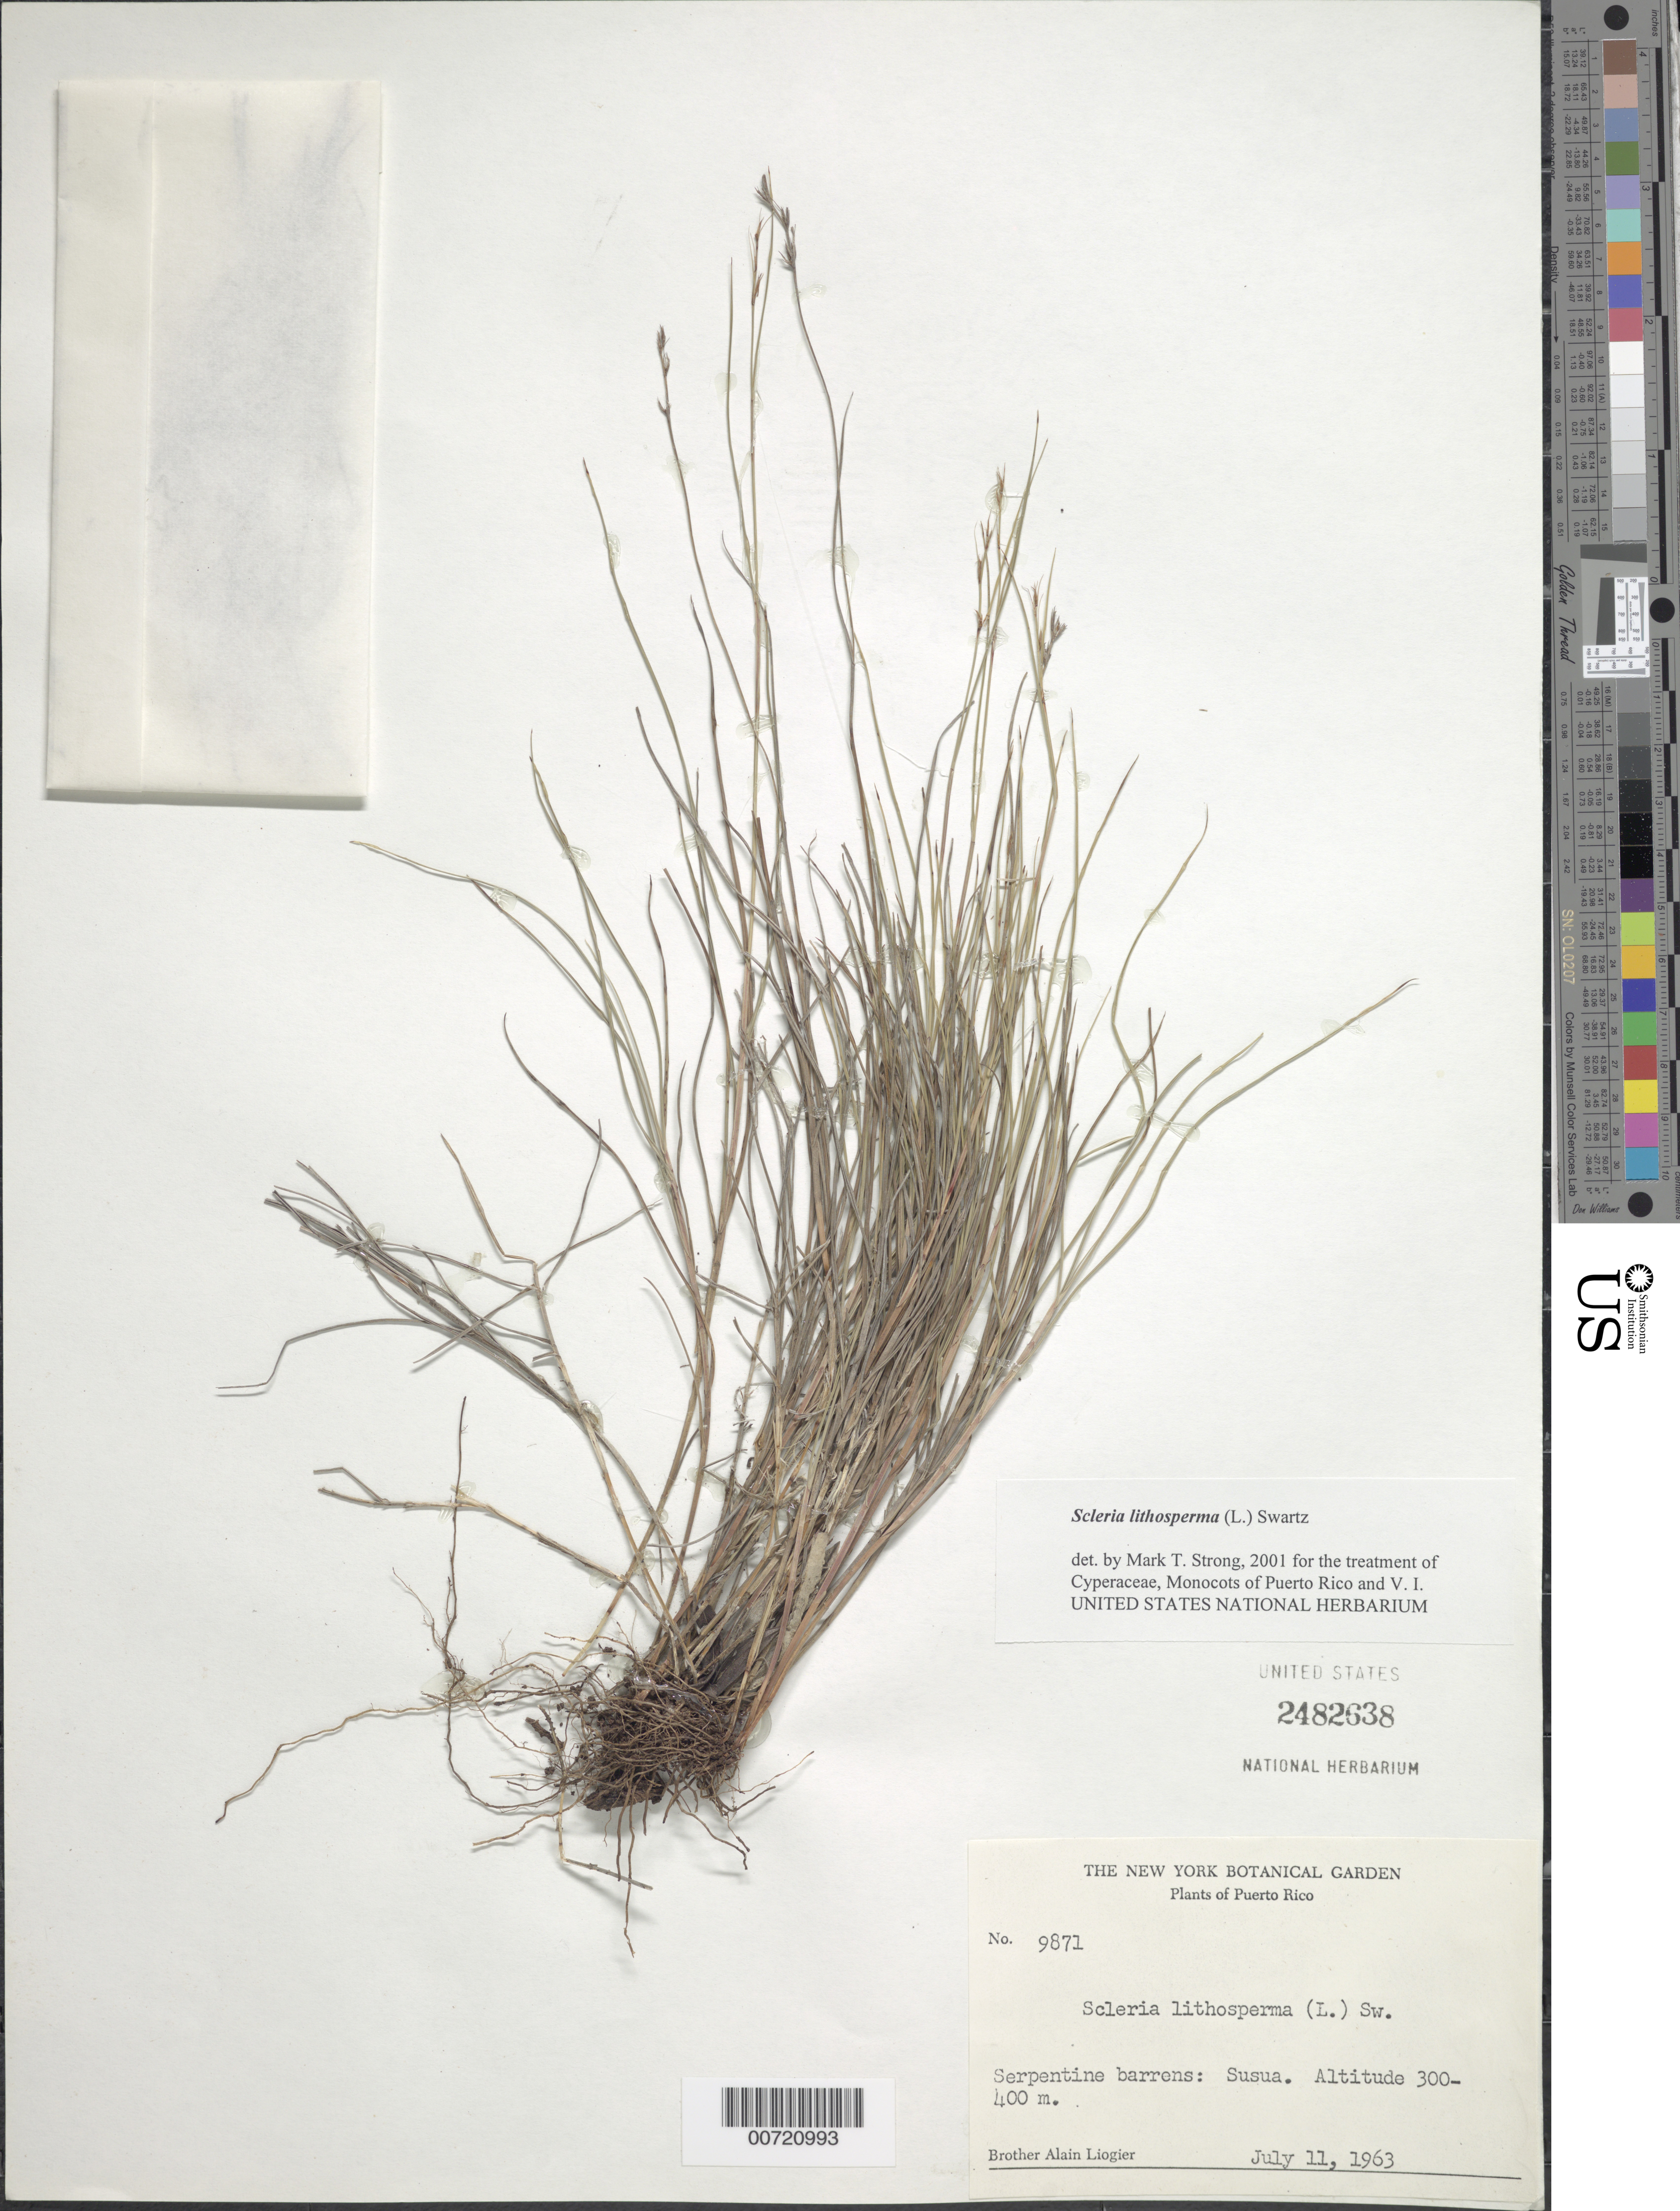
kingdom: Plantae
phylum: Tracheophyta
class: Liliopsida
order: Poales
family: Cyperaceae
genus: Scleria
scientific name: Scleria lithosperma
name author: (L.) Sw.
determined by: Strong, M. T., (US), Smithsonian Institution - National Museum of Natural History (UNITED STATES)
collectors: A. H. Liogier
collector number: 9871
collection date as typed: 11 Jul 1963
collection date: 1963-07-11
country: Puerto Rico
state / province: Yauco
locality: Susua.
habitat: Serpentine barrens.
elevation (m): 300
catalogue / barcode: US 2482638